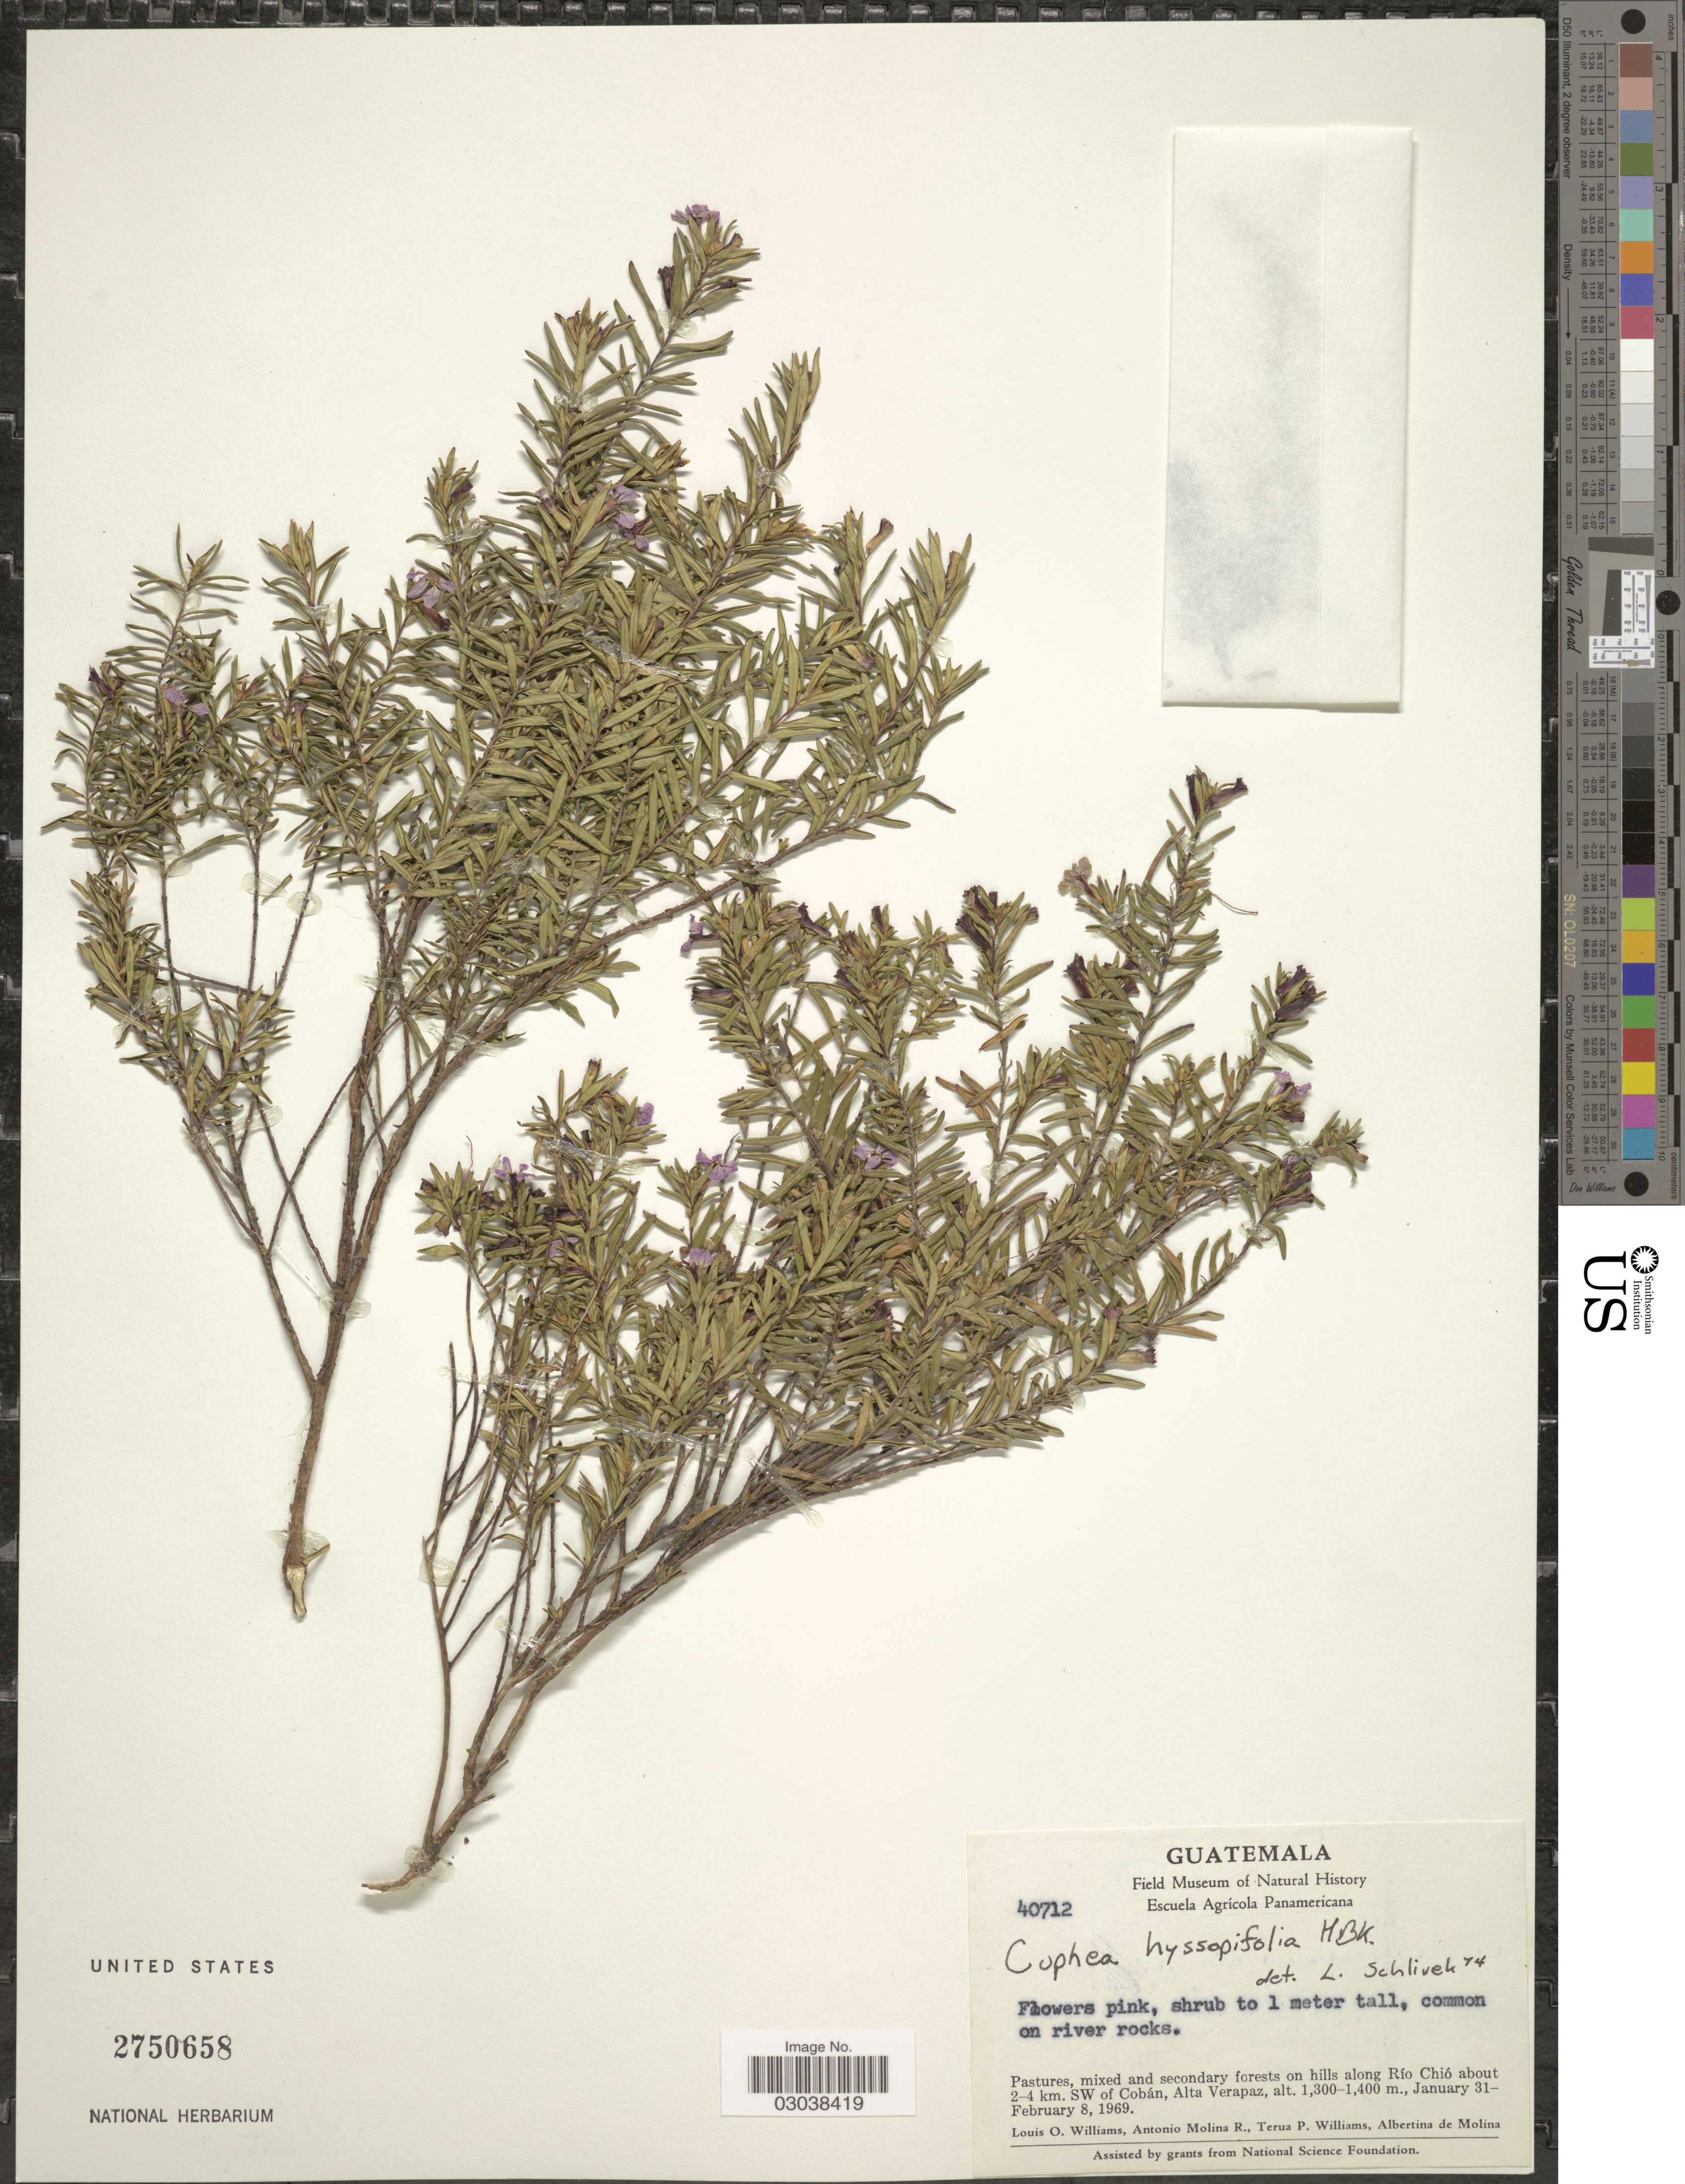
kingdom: Plantae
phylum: Tracheophyta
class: Magnoliopsida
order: Myrtales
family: Lythraceae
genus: Cuphea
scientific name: Cuphea hyssopifolia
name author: Kunth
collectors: L. O. Williams, A. Molina R., T. Williams & A. R. Molina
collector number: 40712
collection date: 1969-01-31/1969-02-08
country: Guatemala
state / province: Alta Verapaz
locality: Hills along Río Chió about 2-4 km. SW of Cobán.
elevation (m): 1300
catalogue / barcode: US 2750658